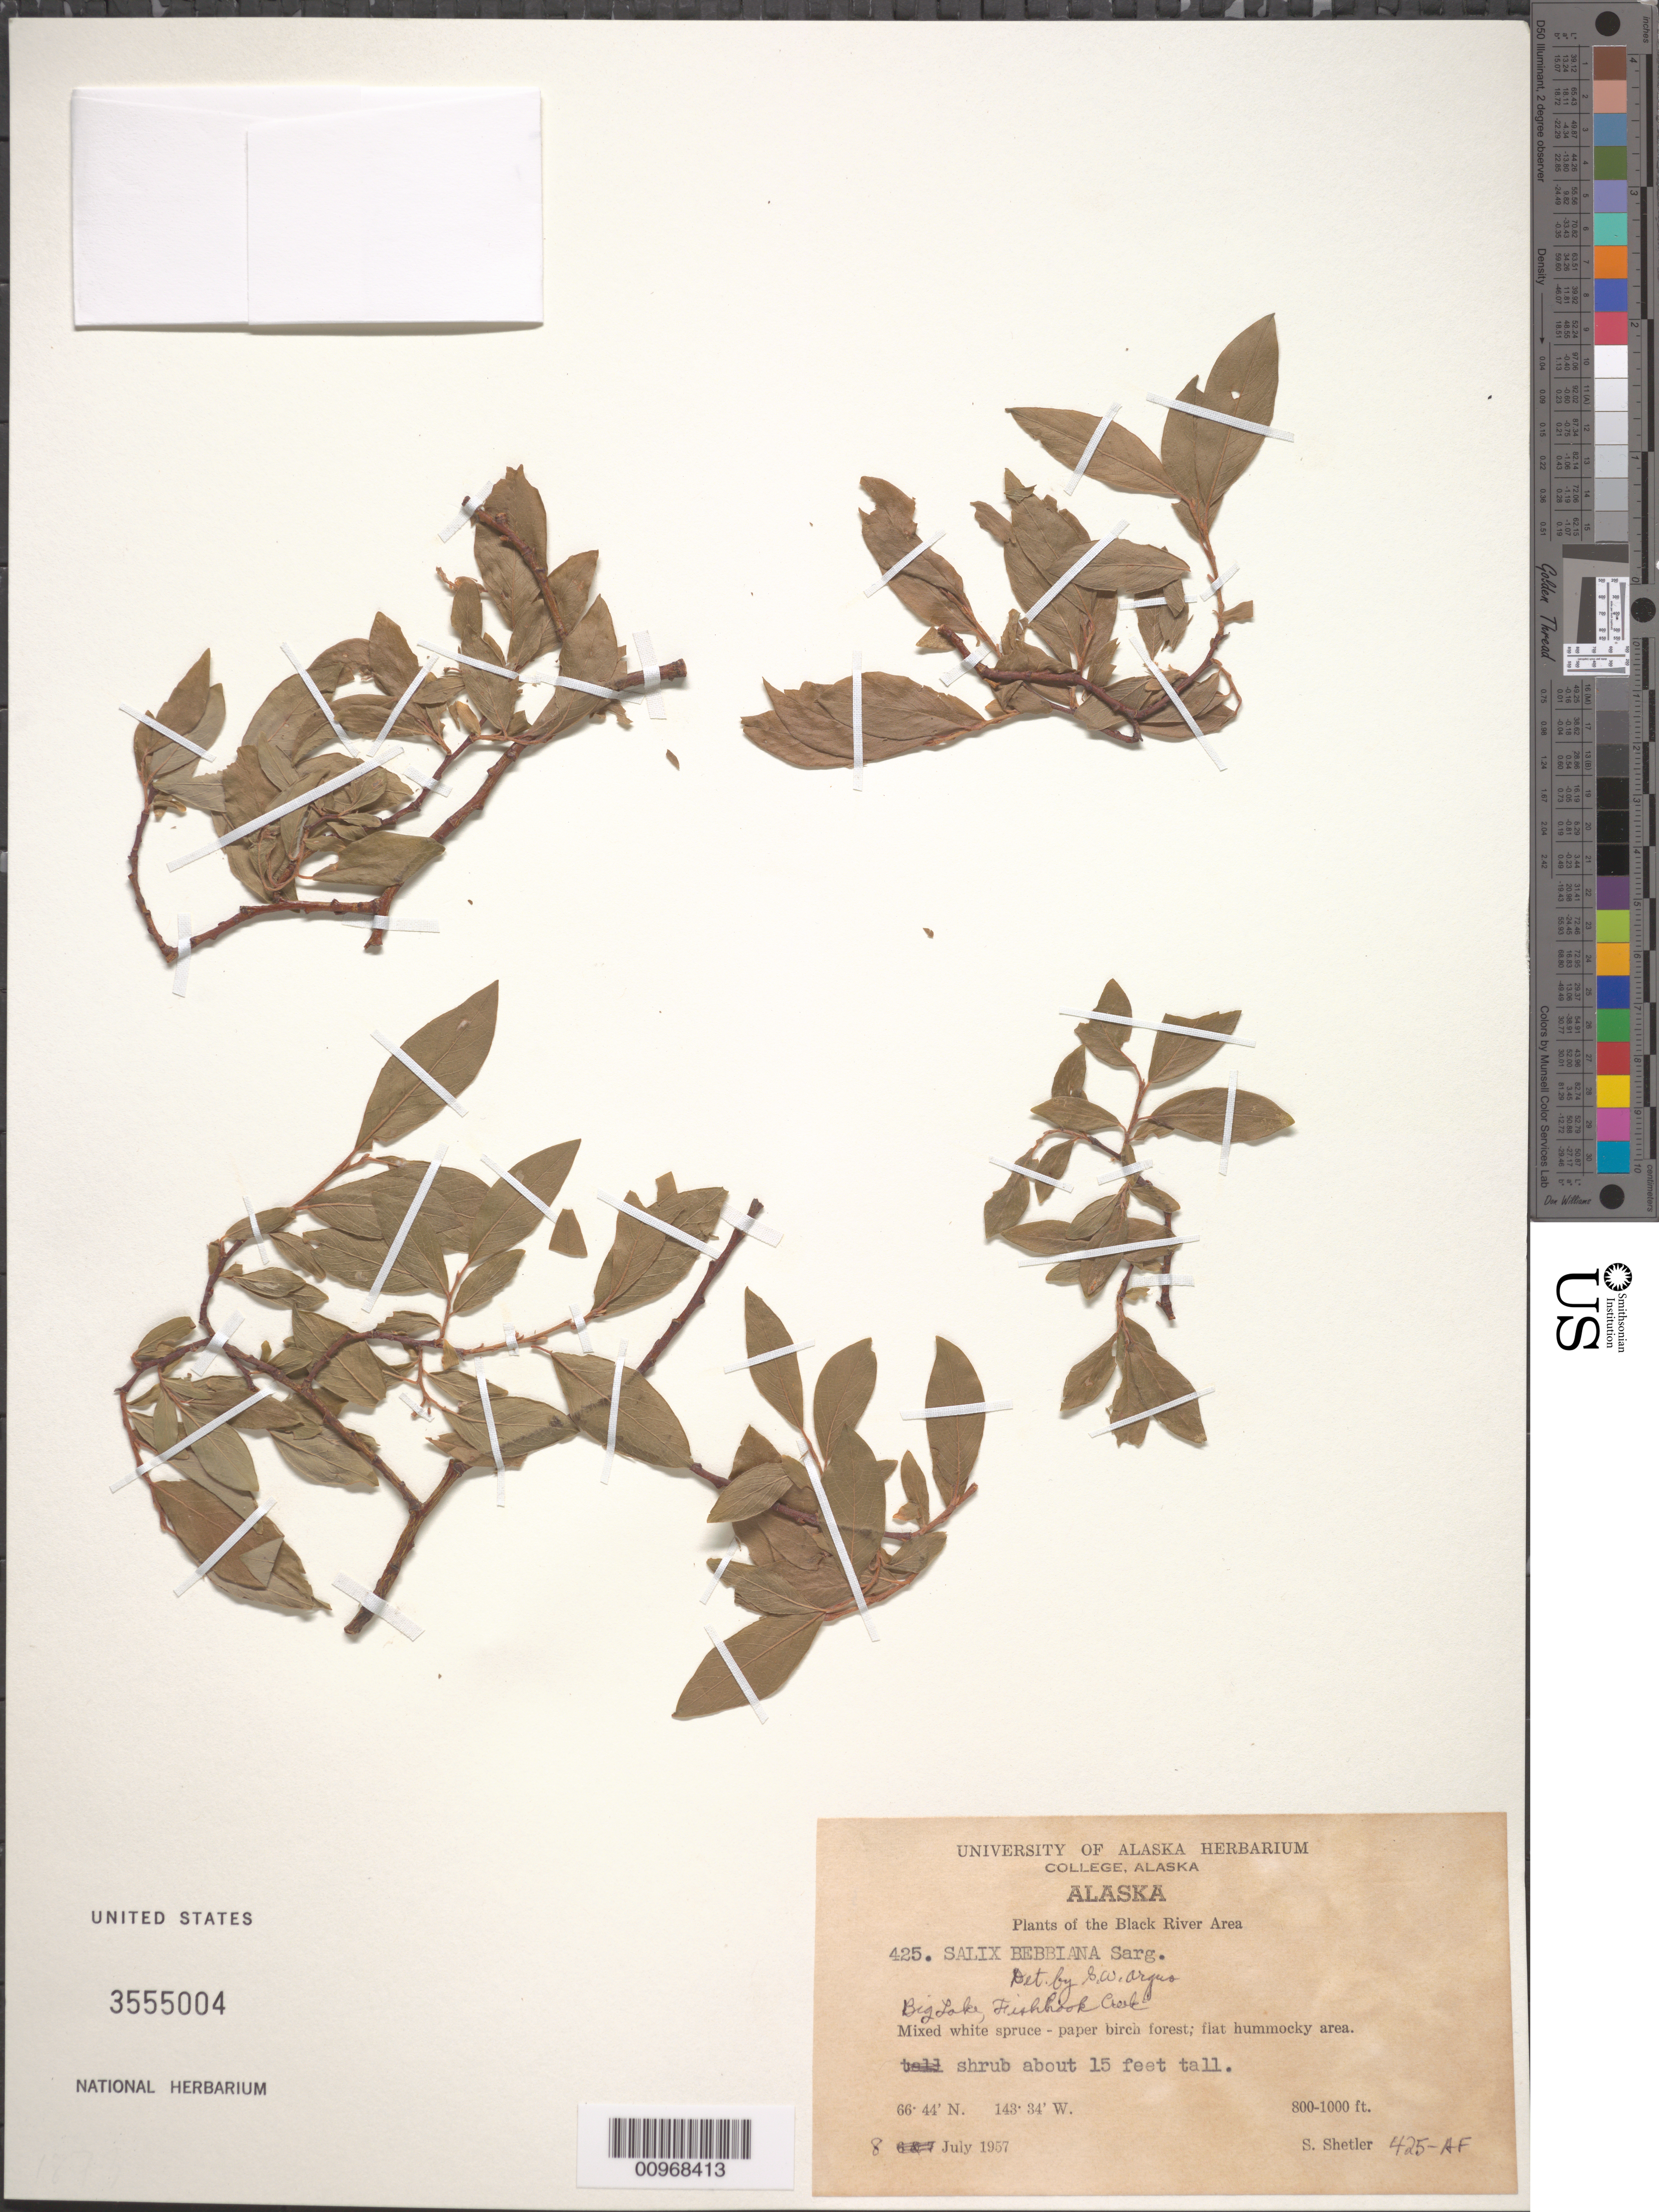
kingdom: Plantae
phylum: Tracheophyta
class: Magnoliopsida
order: Malpighiales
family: Salicaceae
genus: Salix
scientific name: Salix bebbiana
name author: Sarg.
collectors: S. Shetler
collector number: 425-AF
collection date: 1957-07-08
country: United States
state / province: Alaska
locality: The Black River Area. Big Lake, Fishhook Creek.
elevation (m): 244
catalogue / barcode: US 3555004